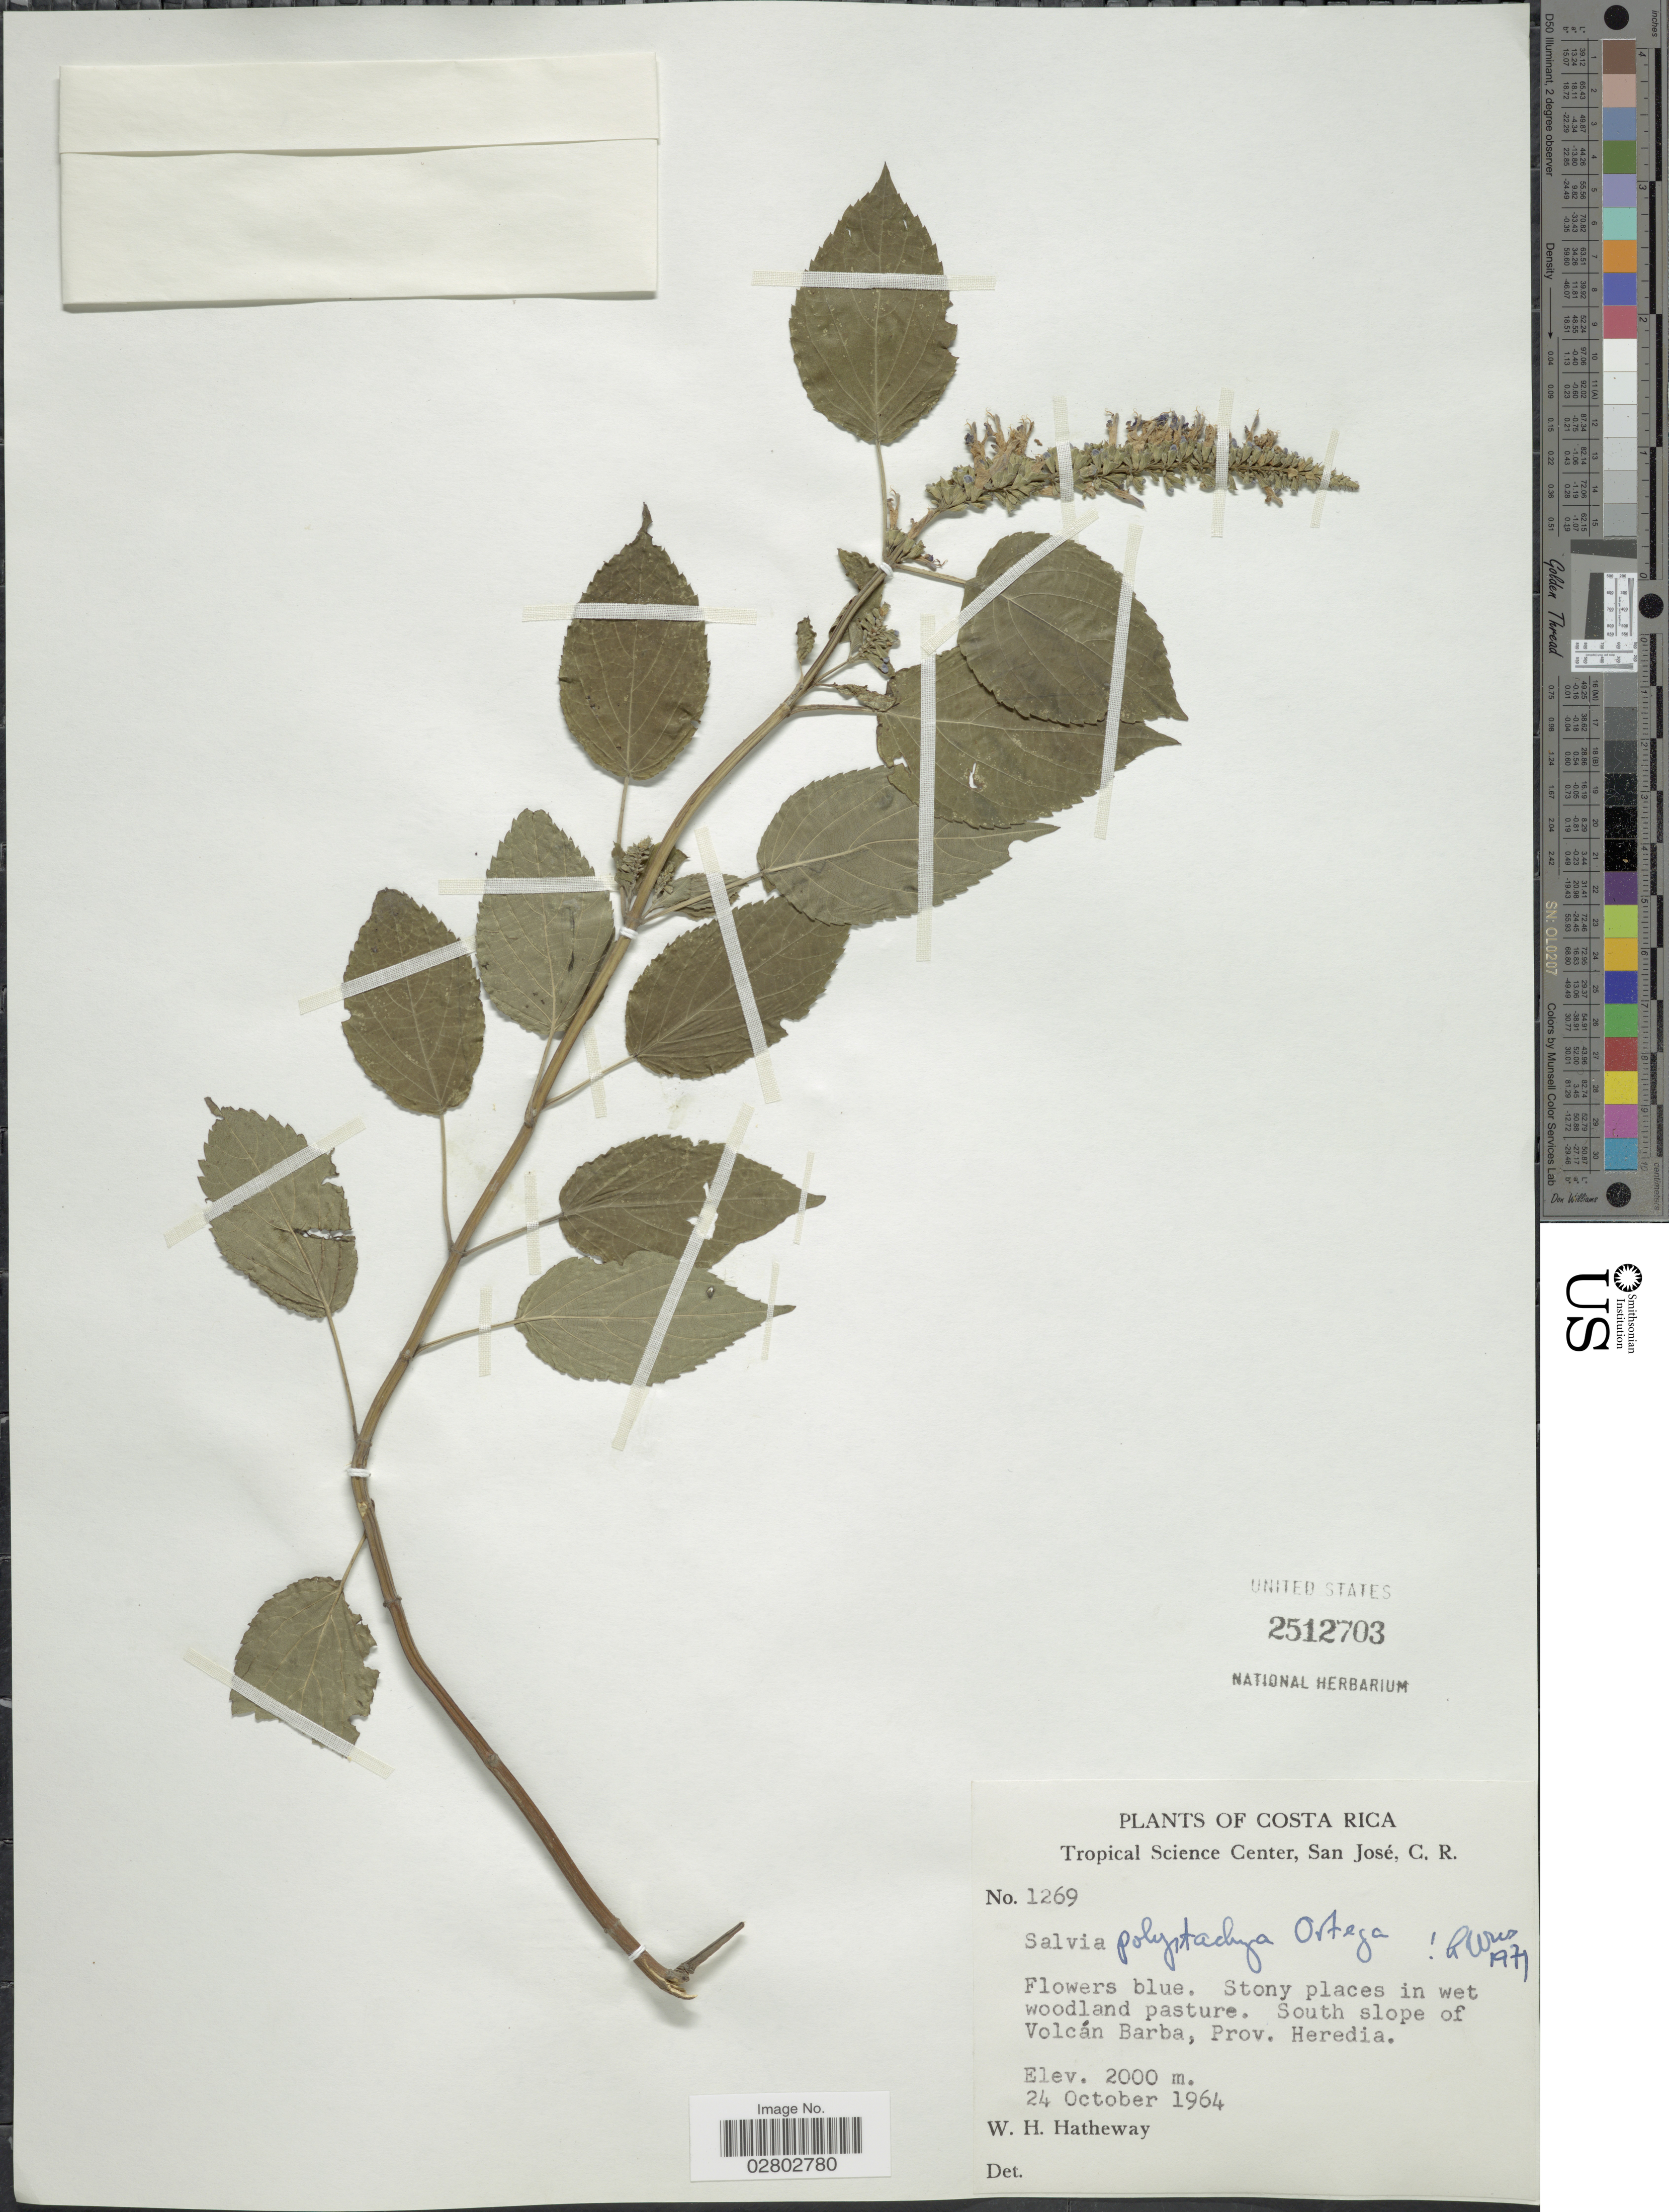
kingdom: Plantae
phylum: Tracheophyta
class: Magnoliopsida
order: Lamiales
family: Lamiaceae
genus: Salvia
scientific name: Salvia polystachya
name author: Cav.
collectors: W. H. Hatheway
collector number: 1269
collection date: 1964-10-24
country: Costa Rica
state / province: Heredia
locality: Stony places in wet woodland pasture, South slope of Volcán Barba, Prov. Heredia.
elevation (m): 2000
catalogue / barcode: US 2512703